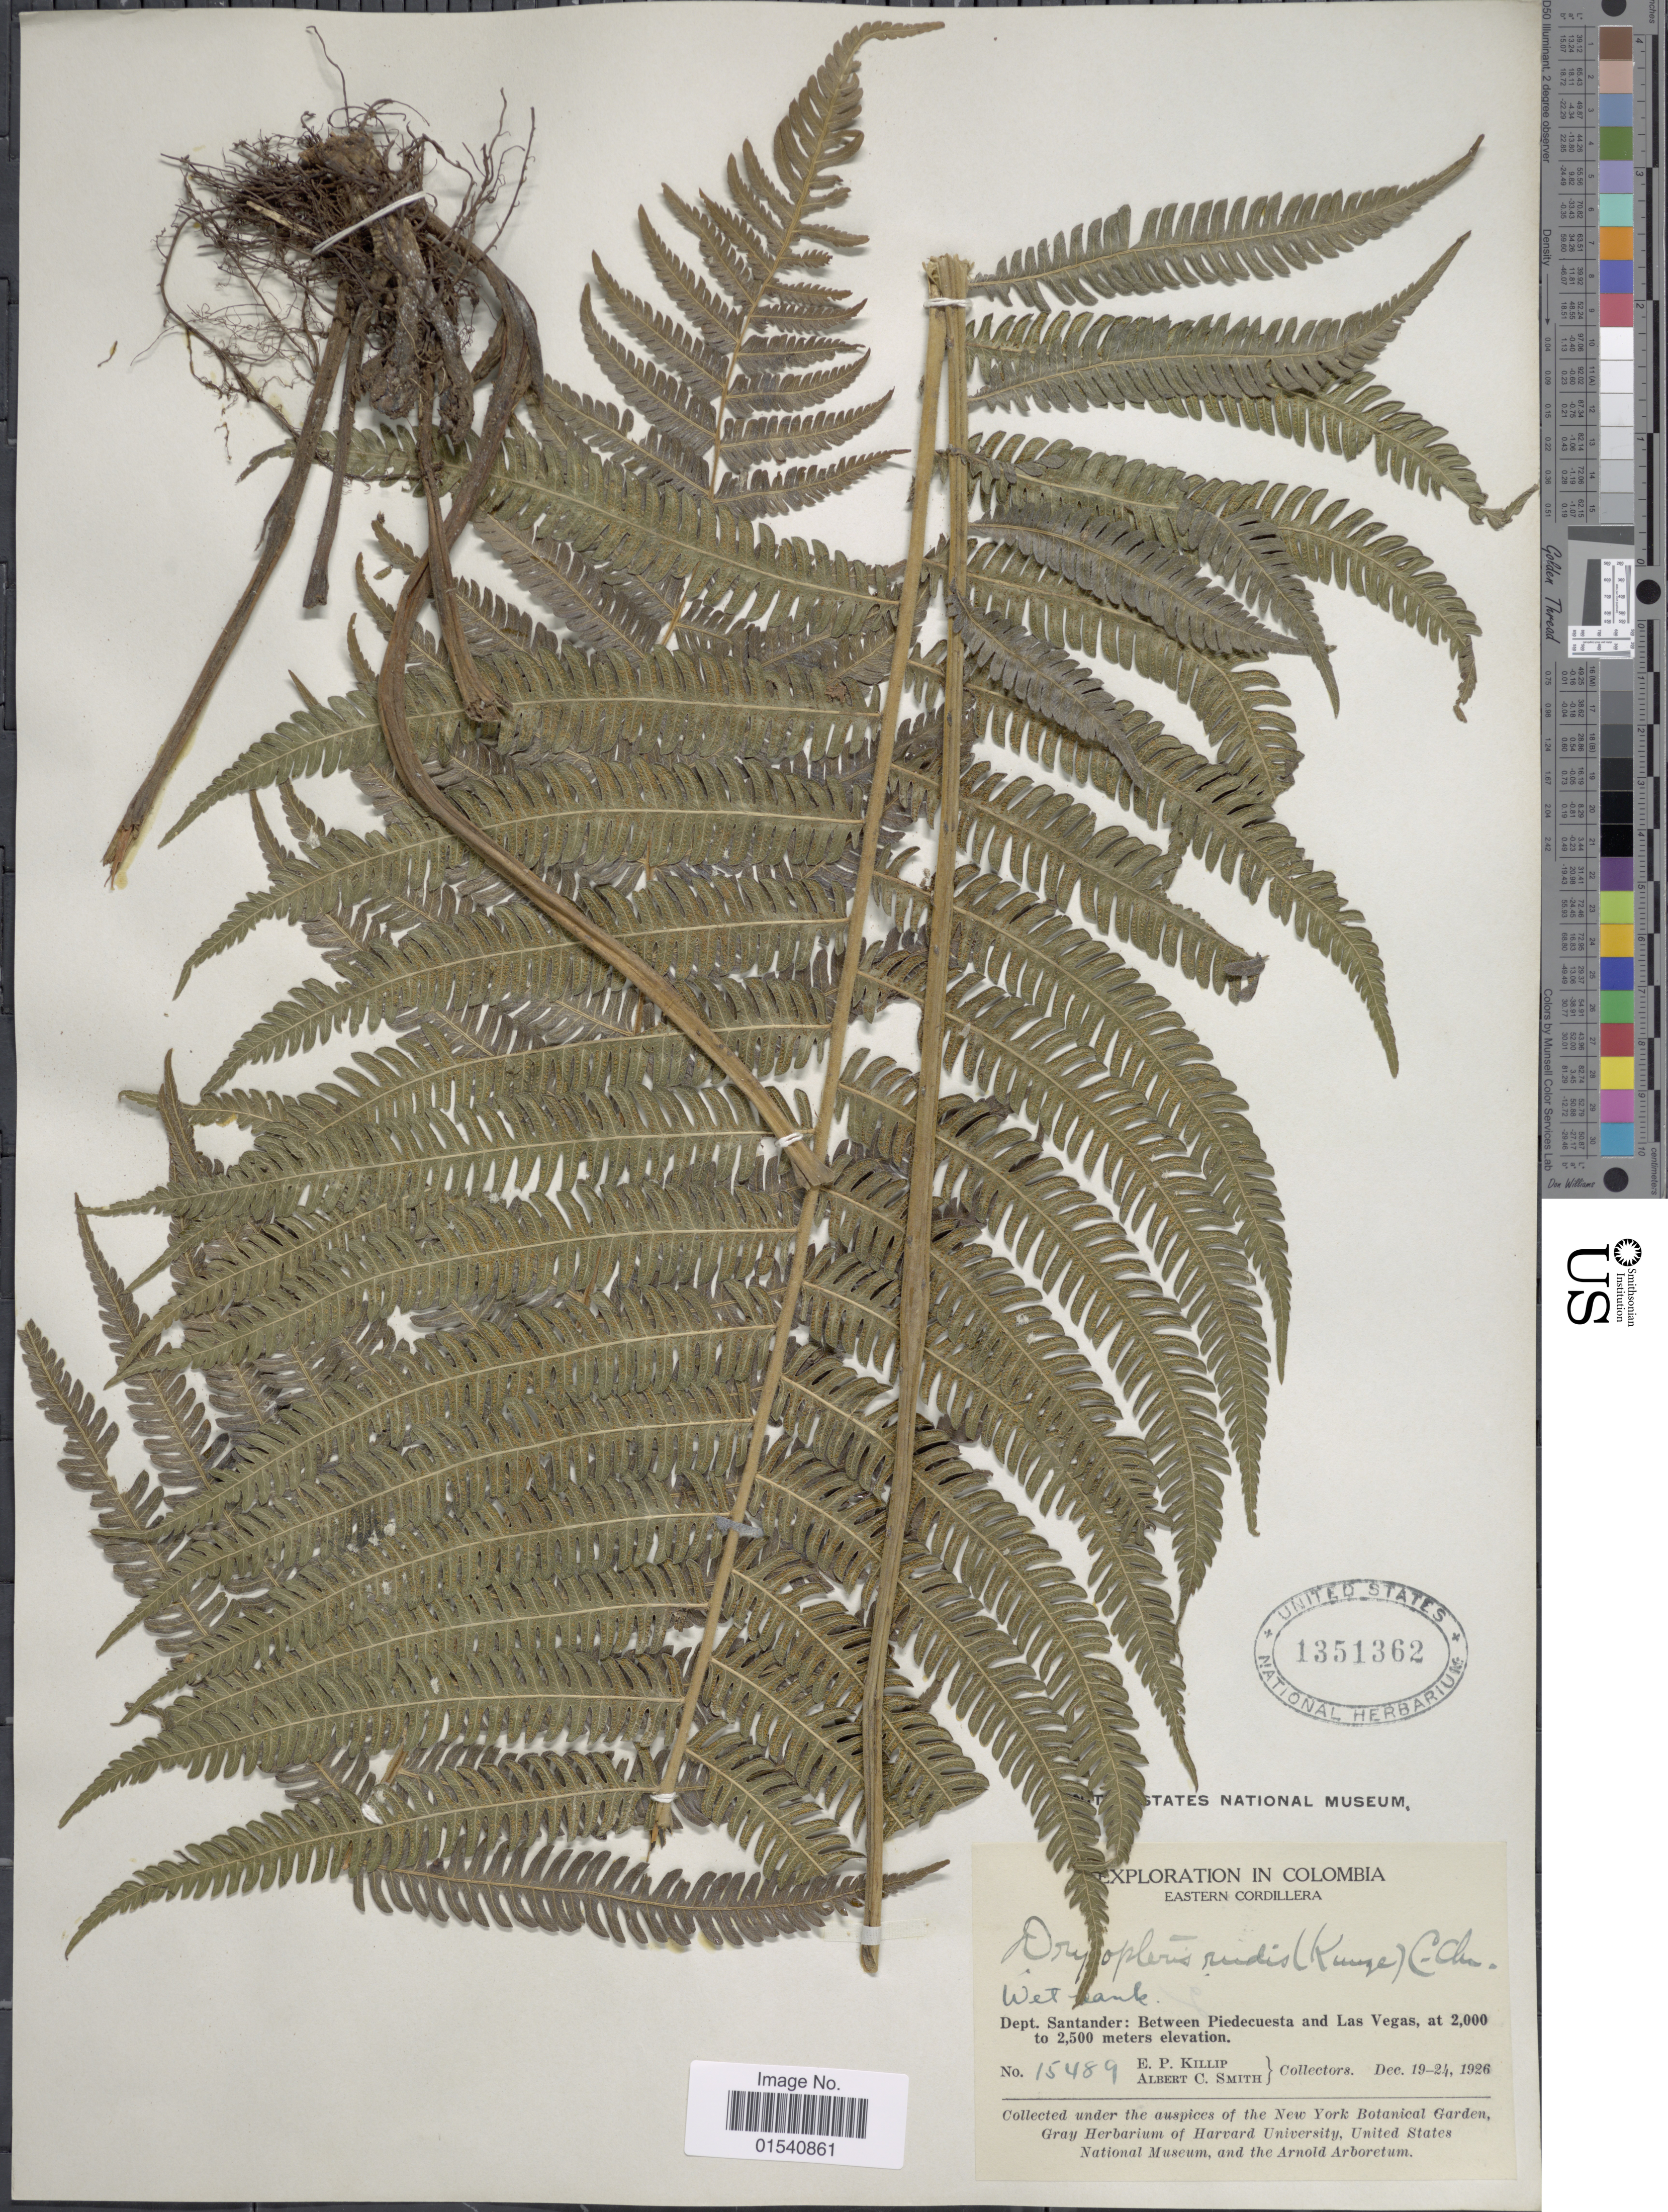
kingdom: Plantae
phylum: Tracheophyta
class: Polypodiopsida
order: Polypodiales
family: Thelypteridaceae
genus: Amauropelta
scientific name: Amauropelta rudis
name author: (Kunze) Pic. Serm.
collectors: E. P. Killip & A. C. Smith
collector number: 15489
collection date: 1926-12-19/1926-12-24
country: Colombia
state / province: Santander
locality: Eastern Cordillera, Dept. Santander: Bteween slope Piedecuasta and Las Vegas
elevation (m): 2000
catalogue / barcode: US 1351362